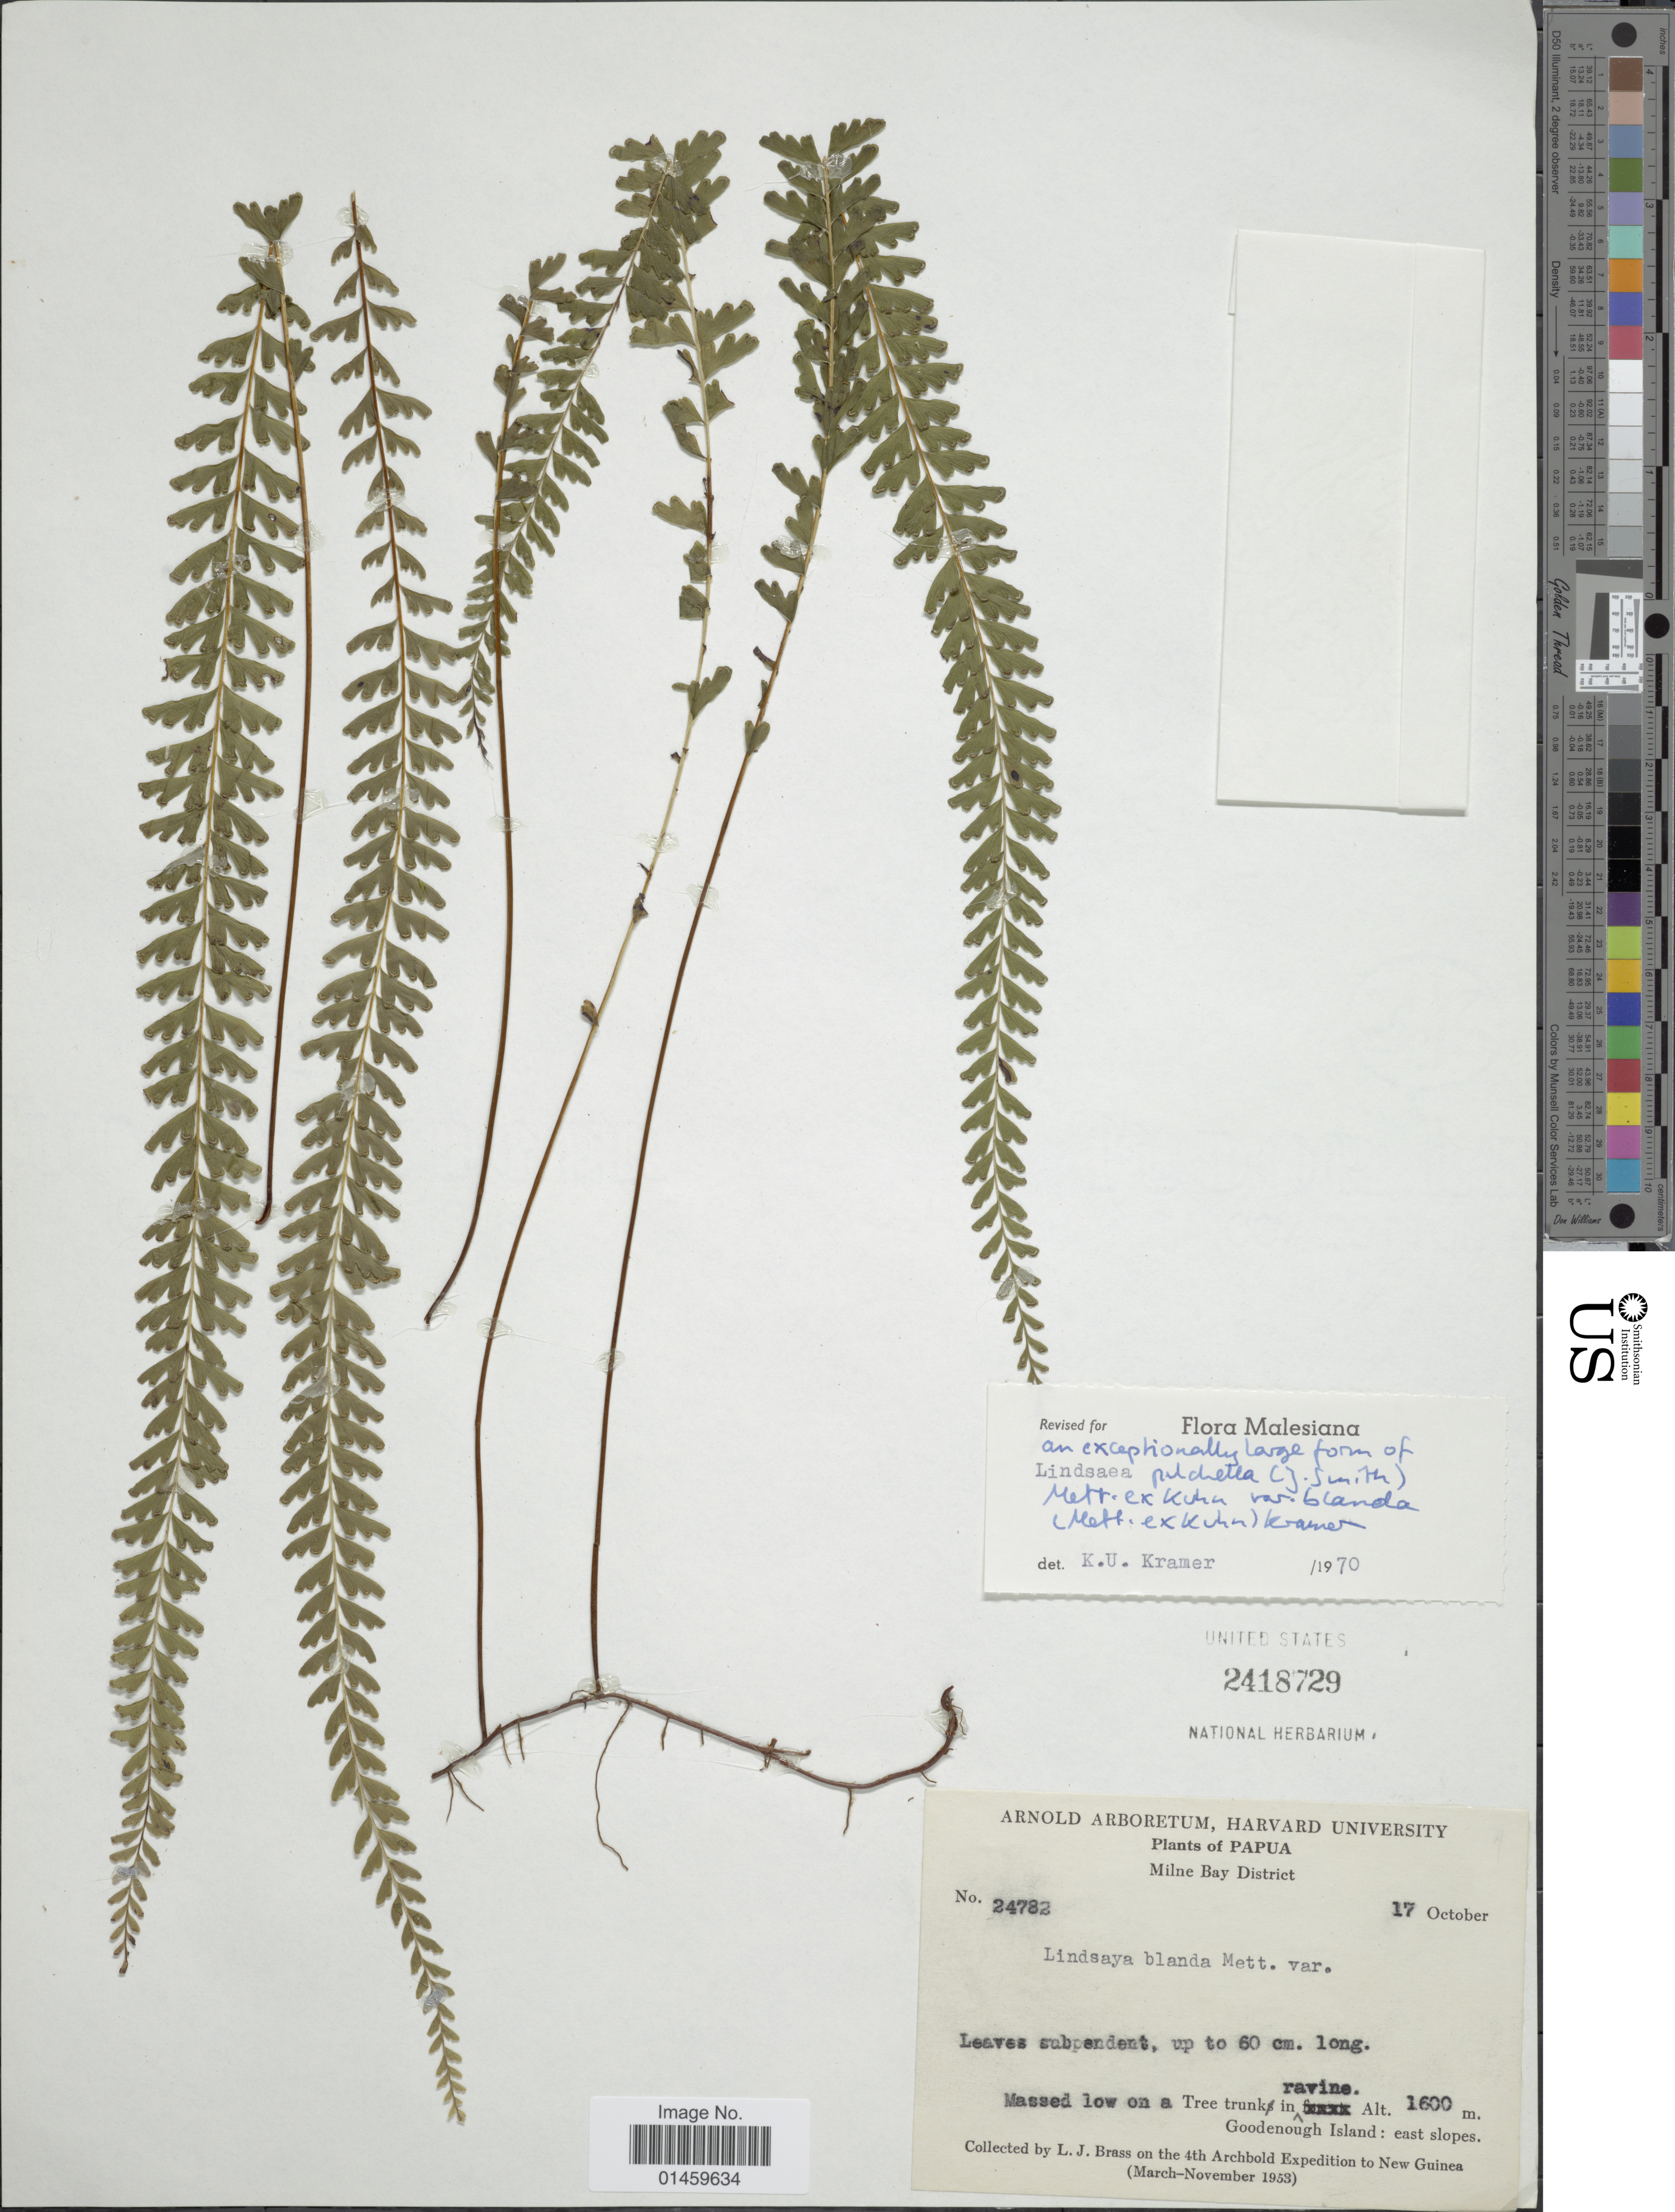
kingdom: Plantae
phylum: Tracheophyta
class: Polypodiopsida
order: Polypodiales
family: Lindsaeaceae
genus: Lindsaea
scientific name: Lindsaea pulchella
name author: (J. Sm.) Mett. ex Kuhn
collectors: L. J. Brass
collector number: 24782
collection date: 1953-10-17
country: Papua New Guinea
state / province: Milne Bay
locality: Papua. Milne Bay District. Goodenough Island: east slopes.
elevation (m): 1600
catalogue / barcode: US 2418729